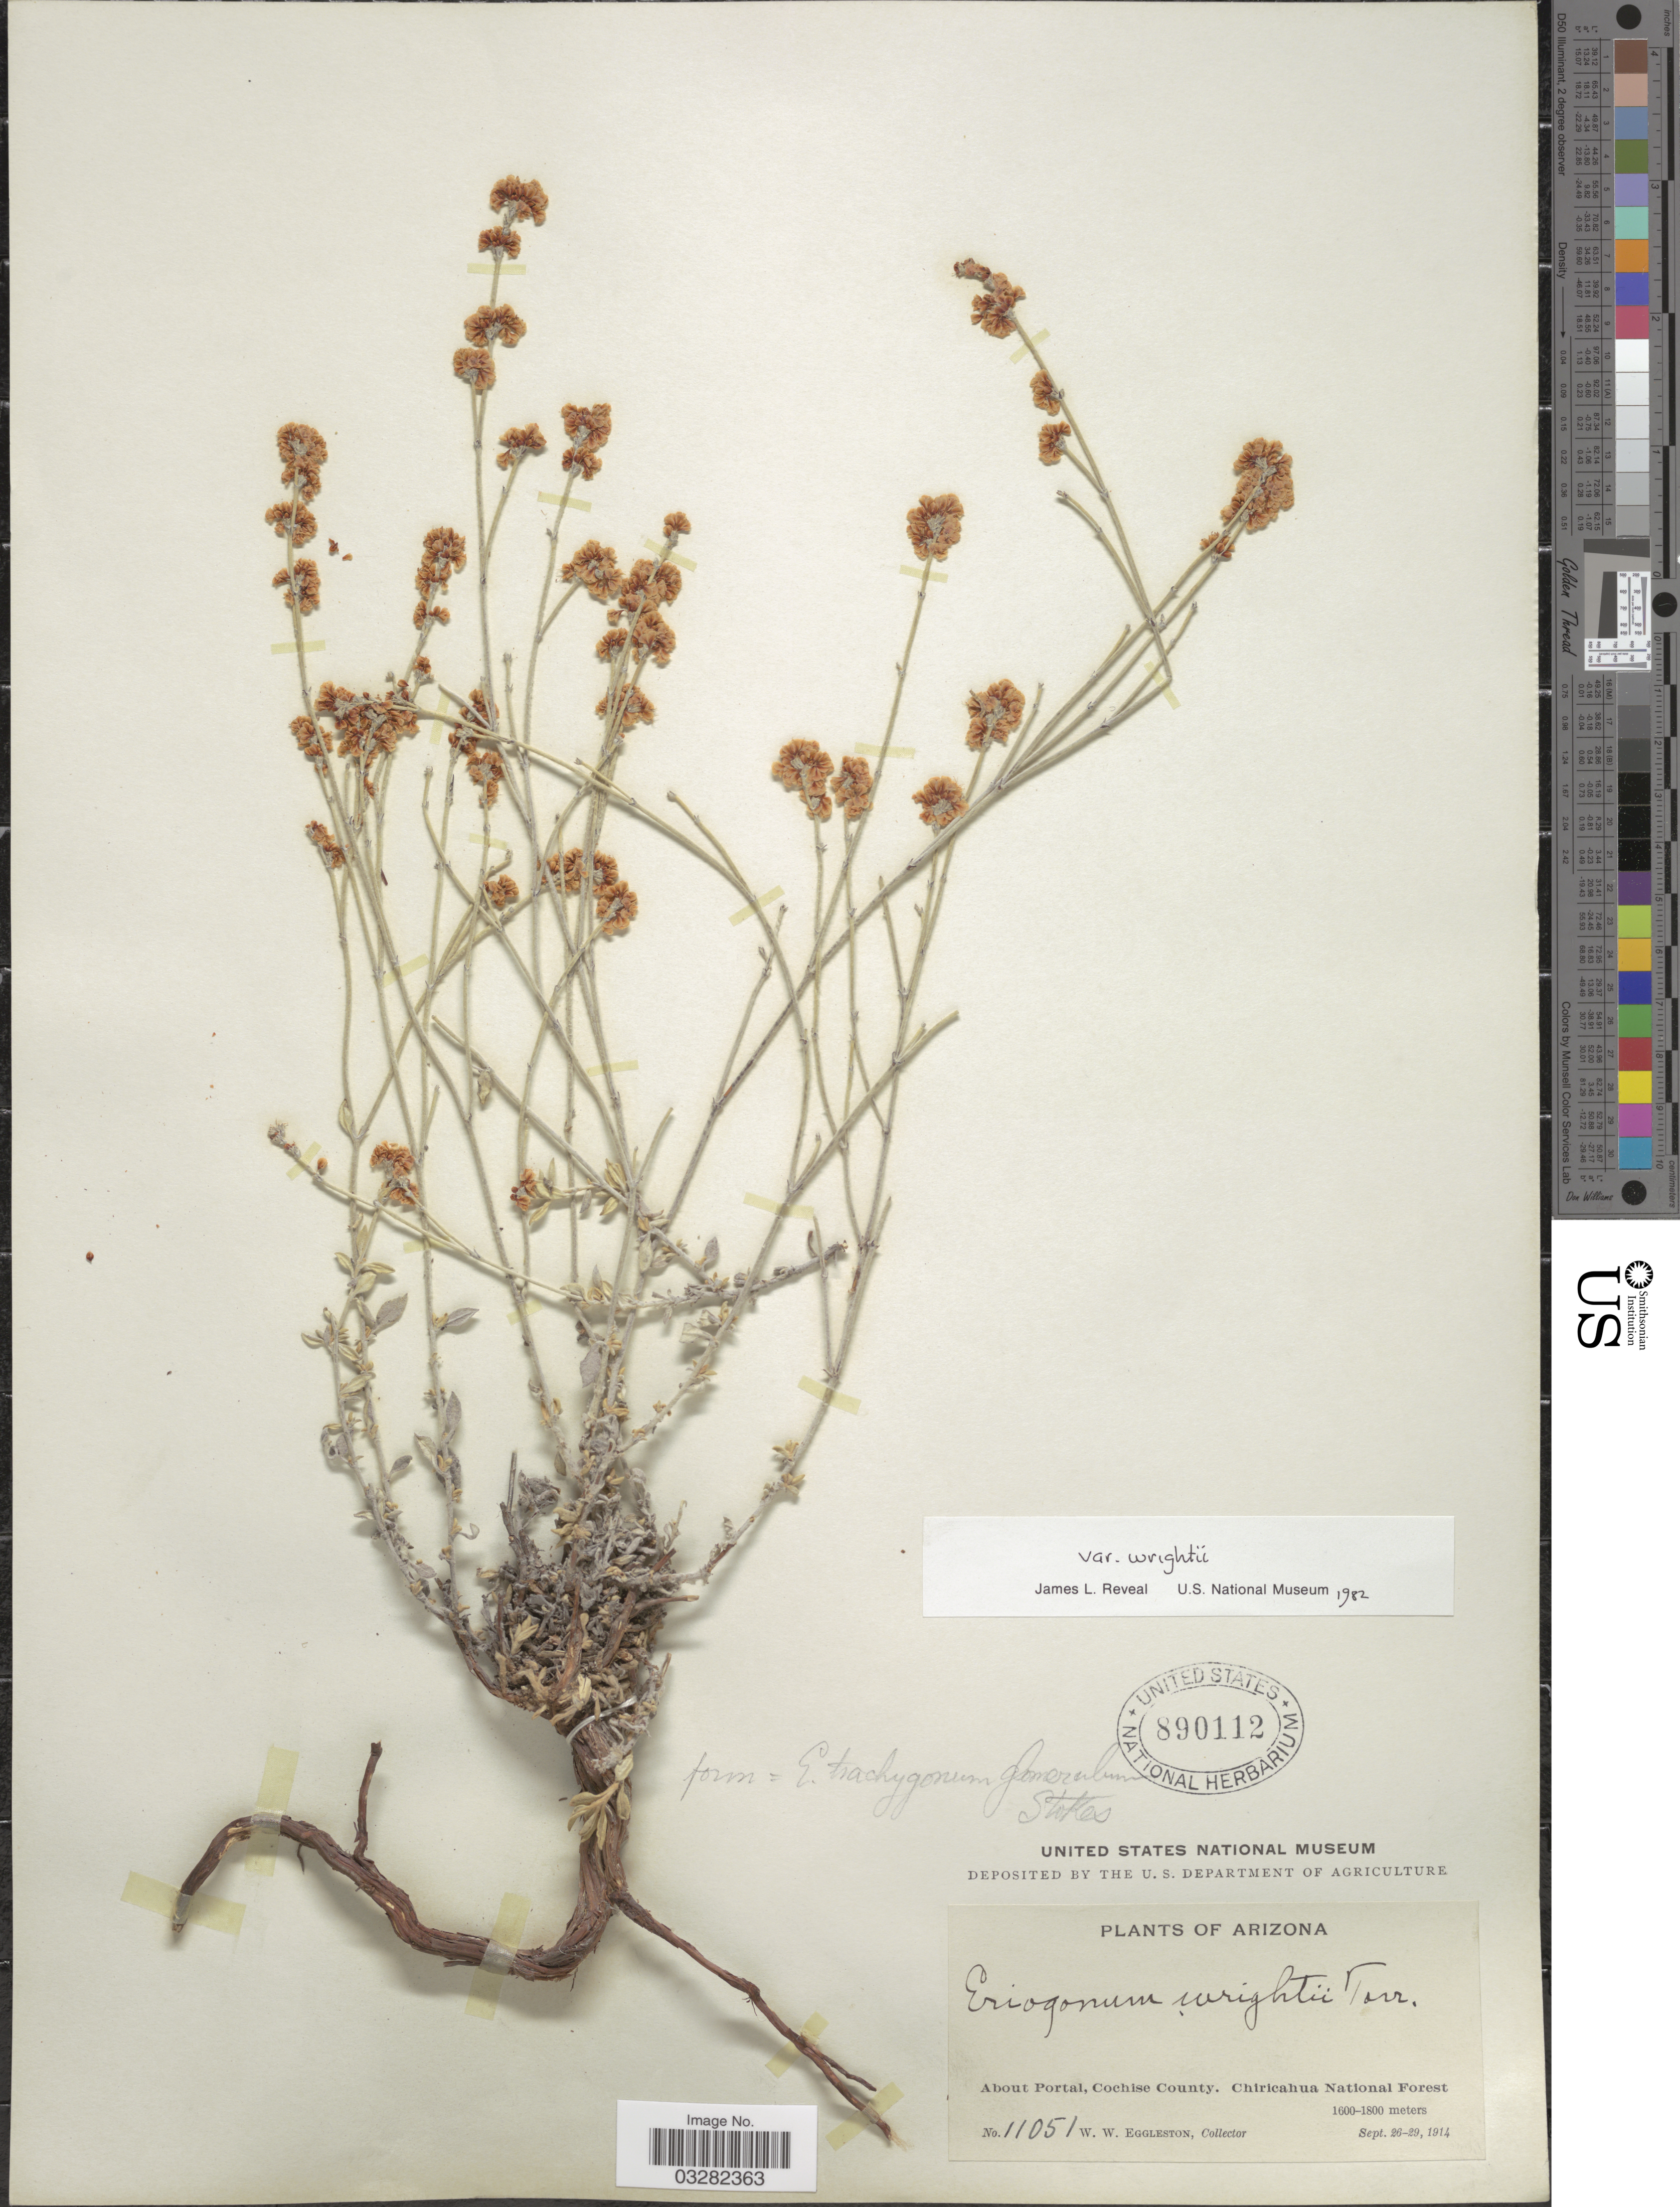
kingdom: Plantae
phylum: Tracheophyta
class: Magnoliopsida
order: Caryophyllales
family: Polygonaceae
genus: Eriogonum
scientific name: Eriogonum wrightii var. wrightii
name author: Torr. ex Benth.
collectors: W. W. Eggleston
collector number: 11051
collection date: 1914-09-26/1914-09-29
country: United States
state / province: Arizona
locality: About Portal, Cochise County, Chiricahua National Forest.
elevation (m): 1600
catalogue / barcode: US 890112